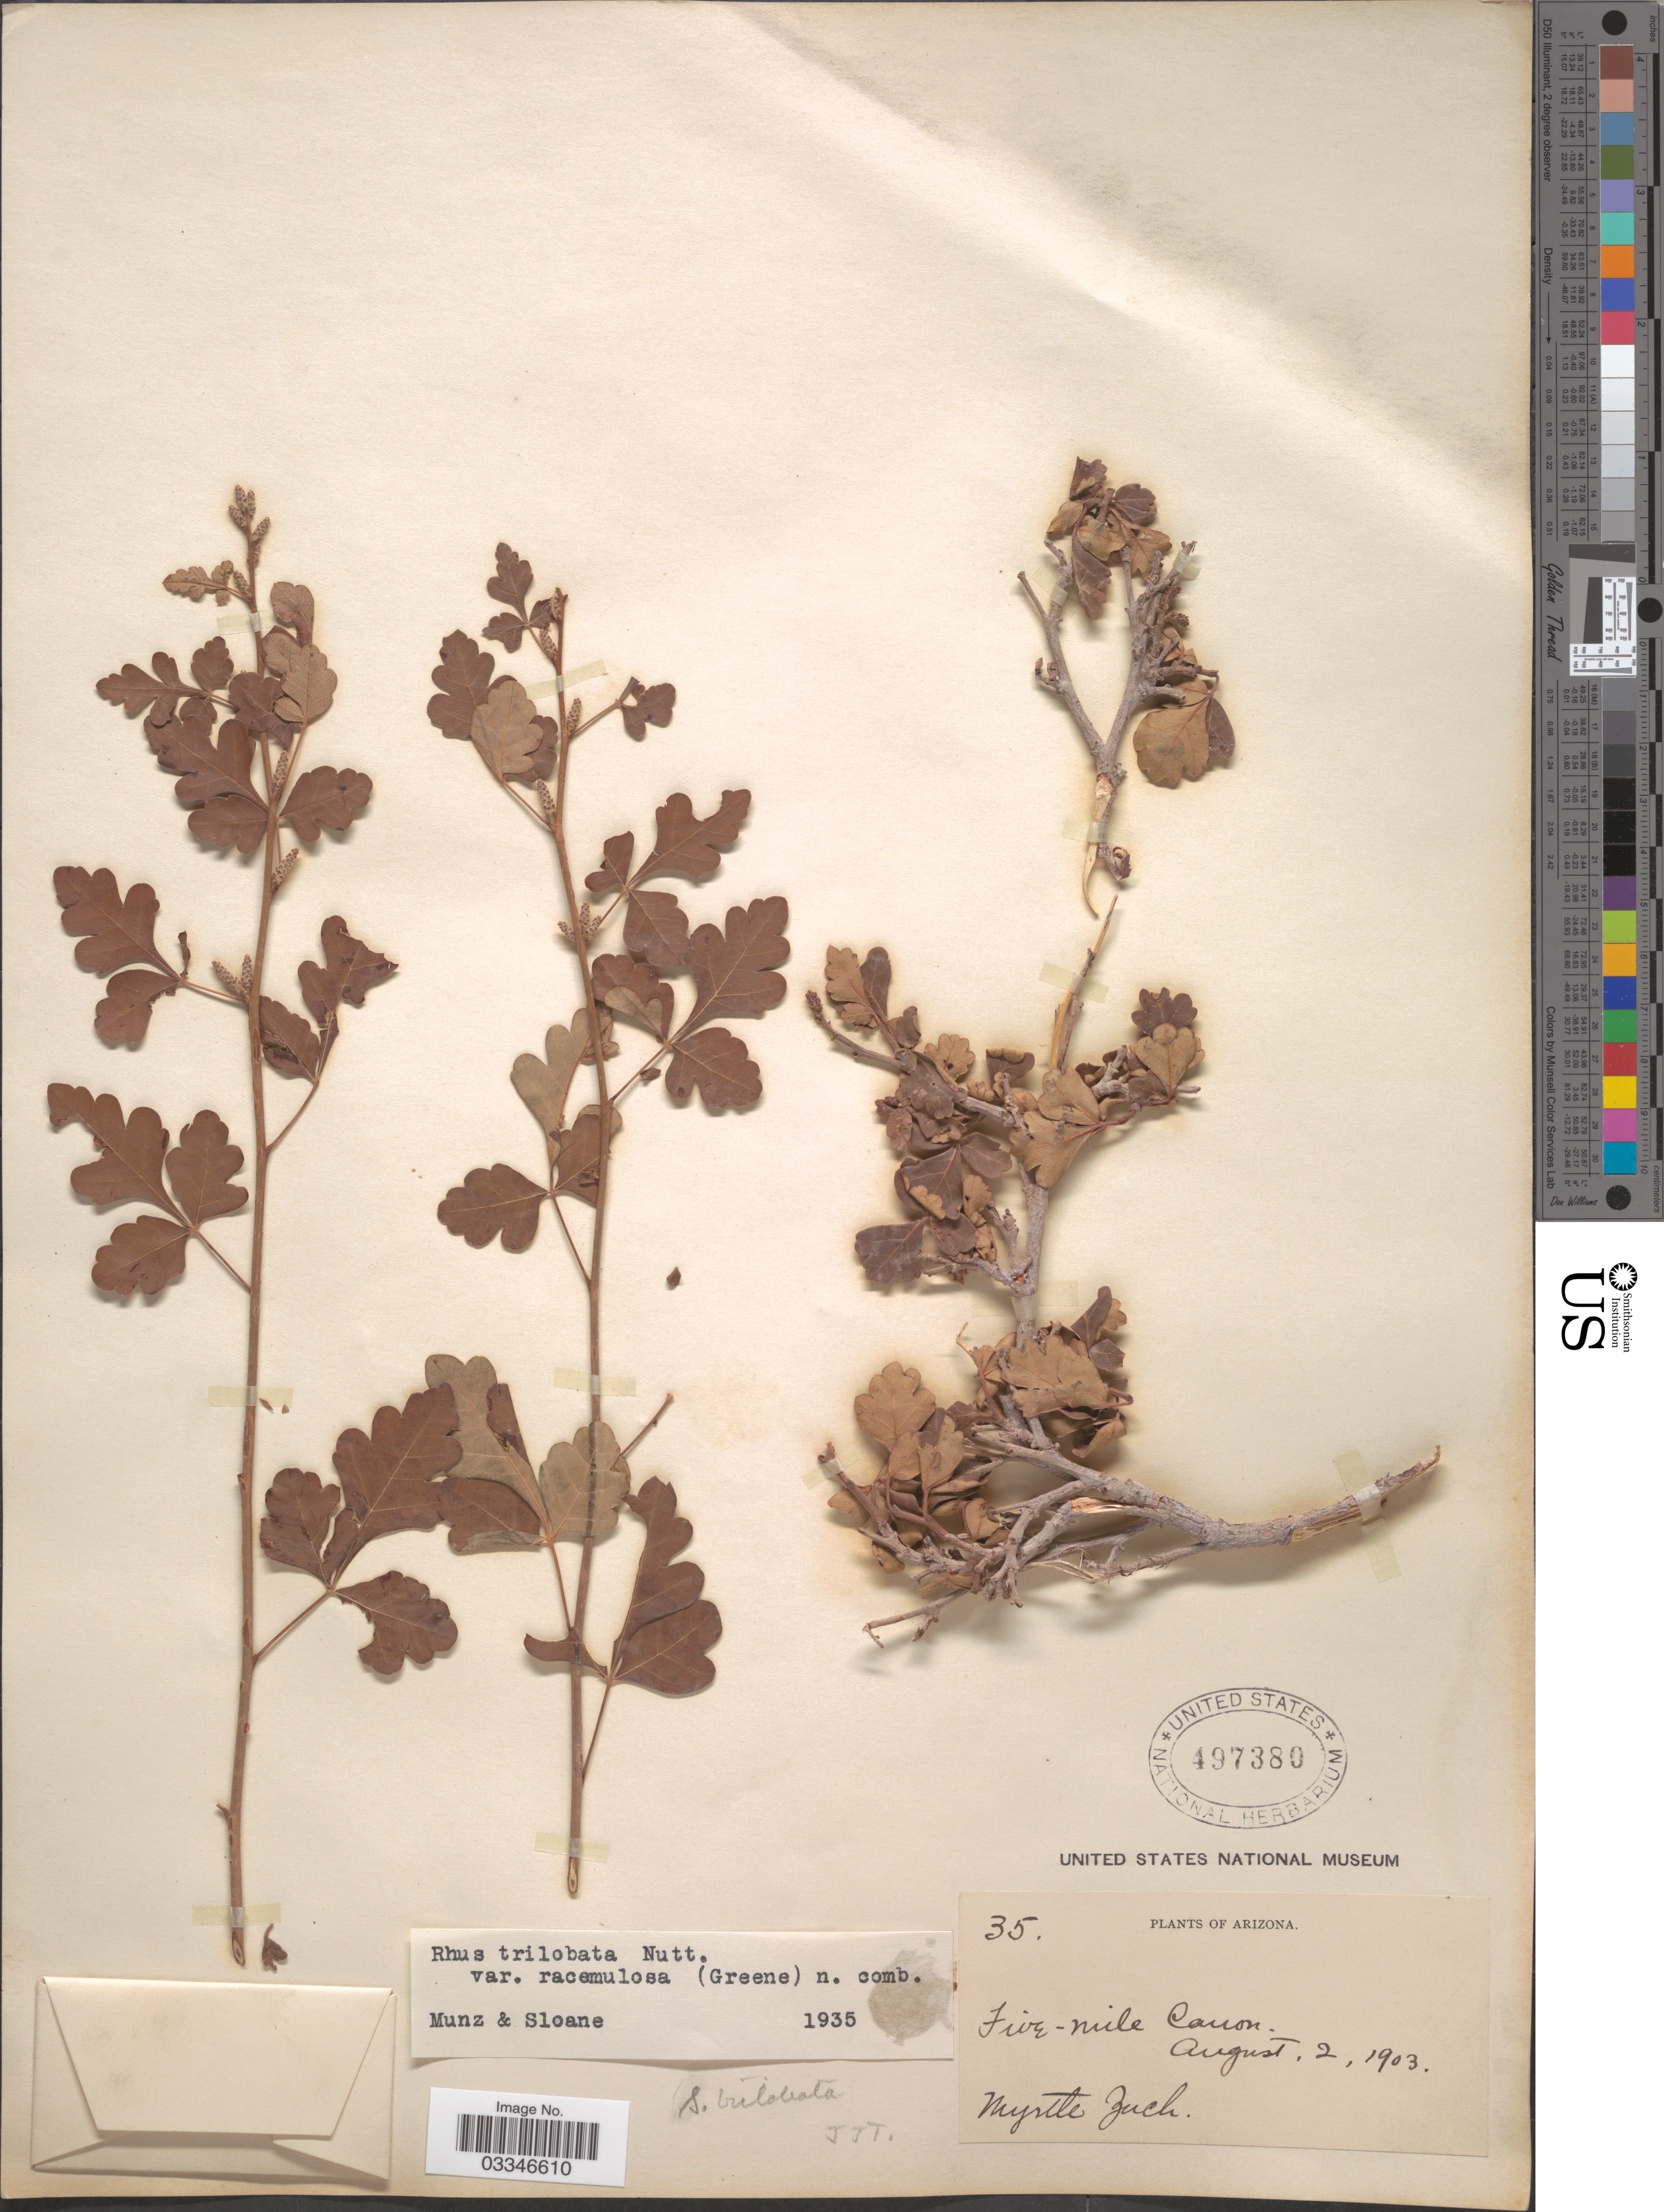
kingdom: Plantae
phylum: Tracheophyta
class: Magnoliopsida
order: Sapindales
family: Anacardiaceae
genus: Rhus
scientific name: Rhus trilobata var. racemulosa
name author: (Greene) F.A. Barkley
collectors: M. Zuck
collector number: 35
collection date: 1903-08-02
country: United States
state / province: Arizona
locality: Five-mile Canon.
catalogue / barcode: US 497380